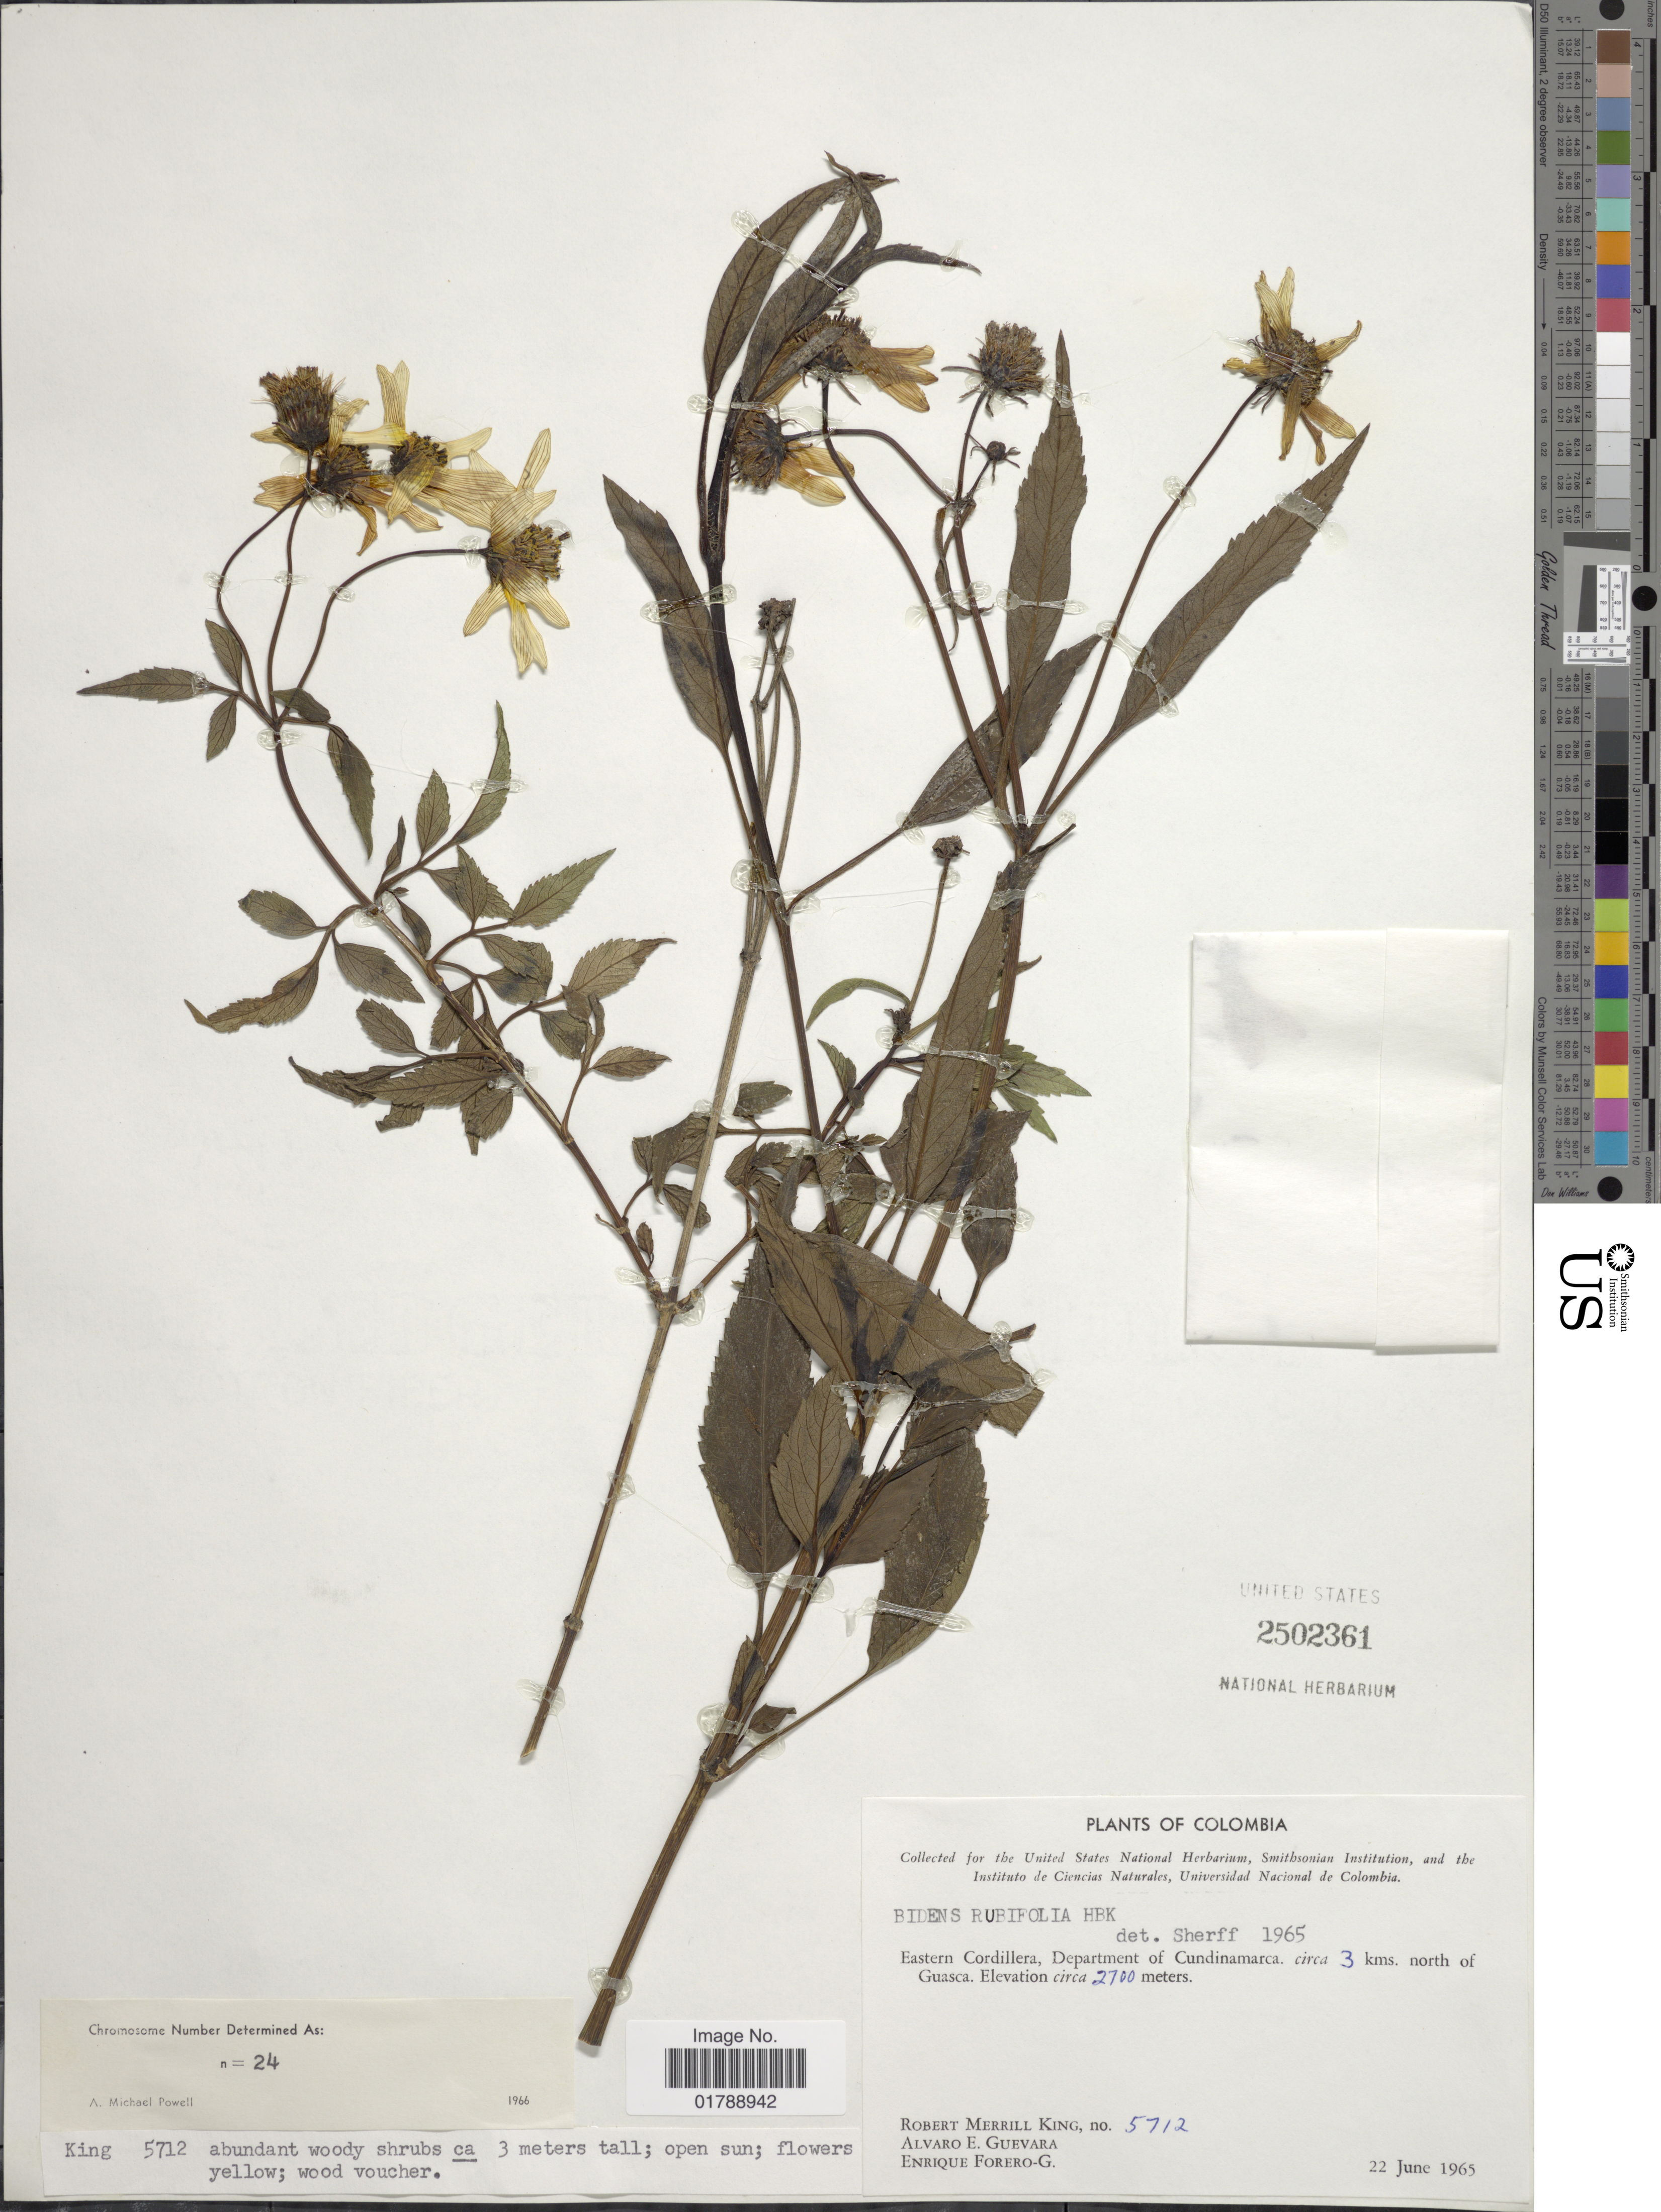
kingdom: Plantae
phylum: Tracheophyta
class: Magnoliopsida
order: Asterales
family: Asteraceae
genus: Bidens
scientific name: Bidens rubifolia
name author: Kunth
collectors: R. M. King, A. E. Guevara & E. Forero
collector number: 5712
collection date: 1965-06-22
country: Colombia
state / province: Cundinamarca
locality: Eastern Cordillera, circa 3 kms. north of Guasca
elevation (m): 2700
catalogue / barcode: US 2502361